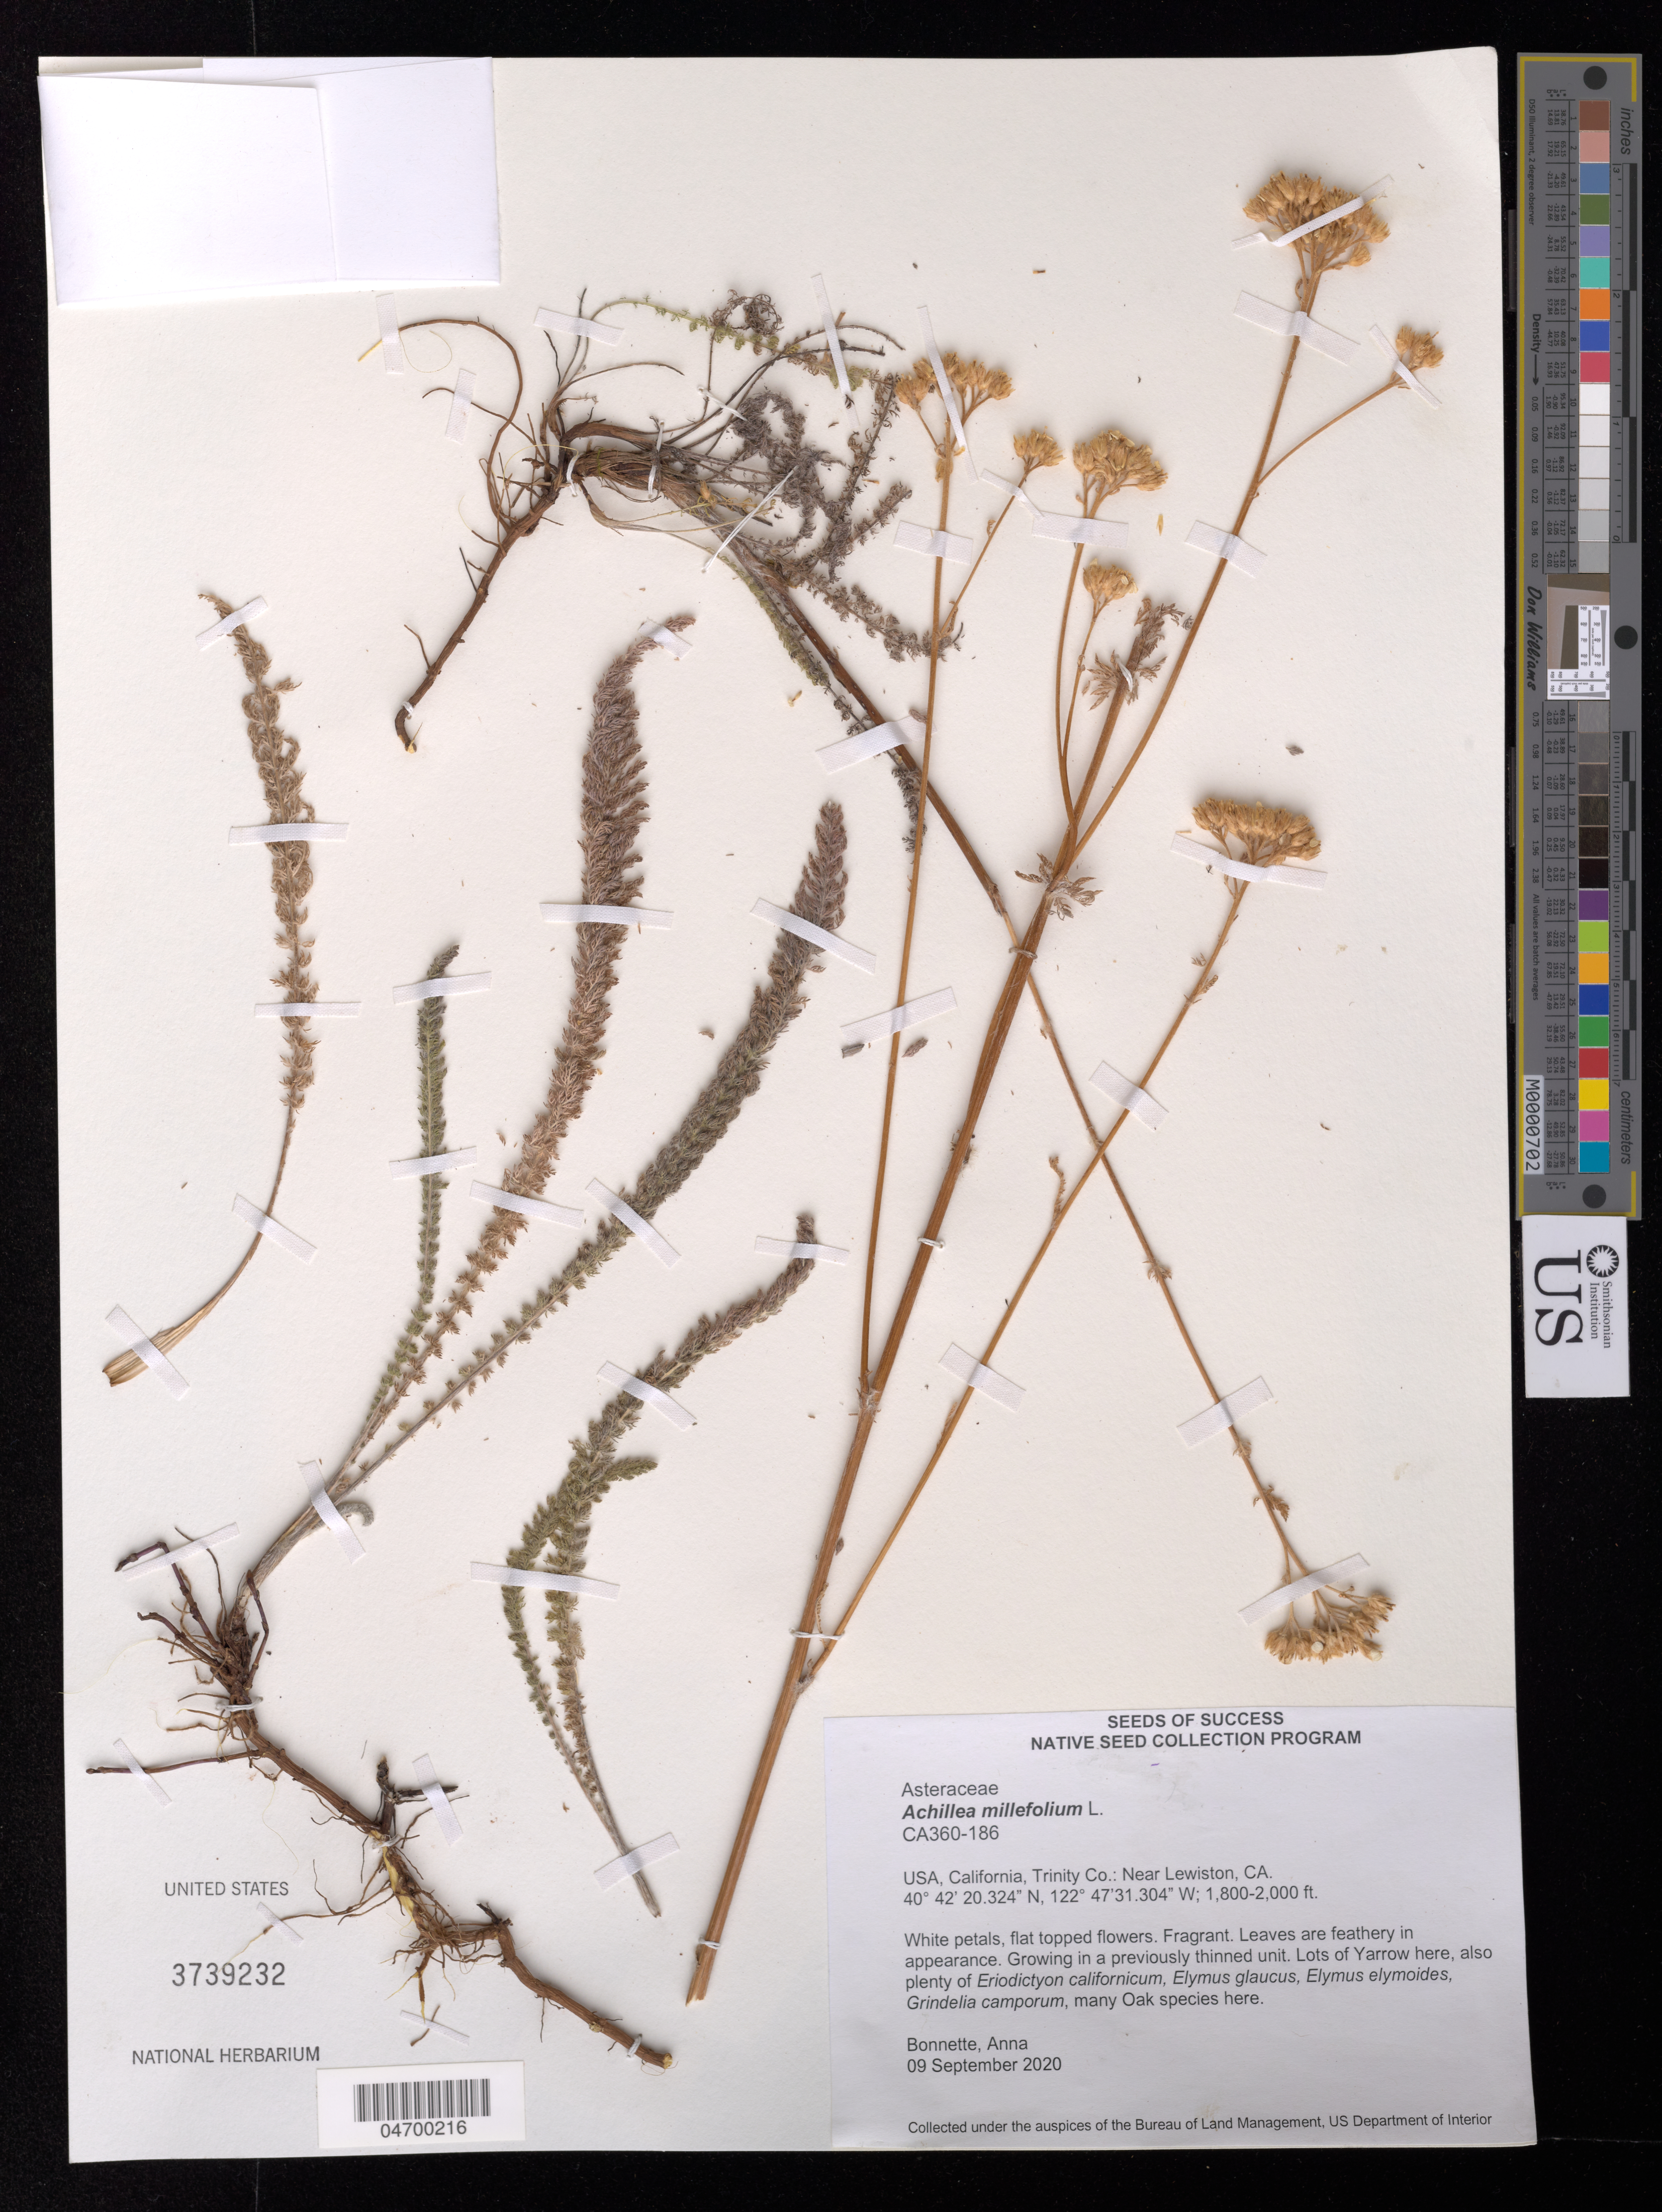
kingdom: Plantae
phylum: Tracheophyta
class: Magnoliopsida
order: Asterales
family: Asteraceae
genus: Achillea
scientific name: Achillea millefolium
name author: L.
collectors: A. Bonnette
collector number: CA360-186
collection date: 2020-09-09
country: United States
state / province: California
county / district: Trinity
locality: Trinity Co.: Near Lewiston.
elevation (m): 549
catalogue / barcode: US 3739232